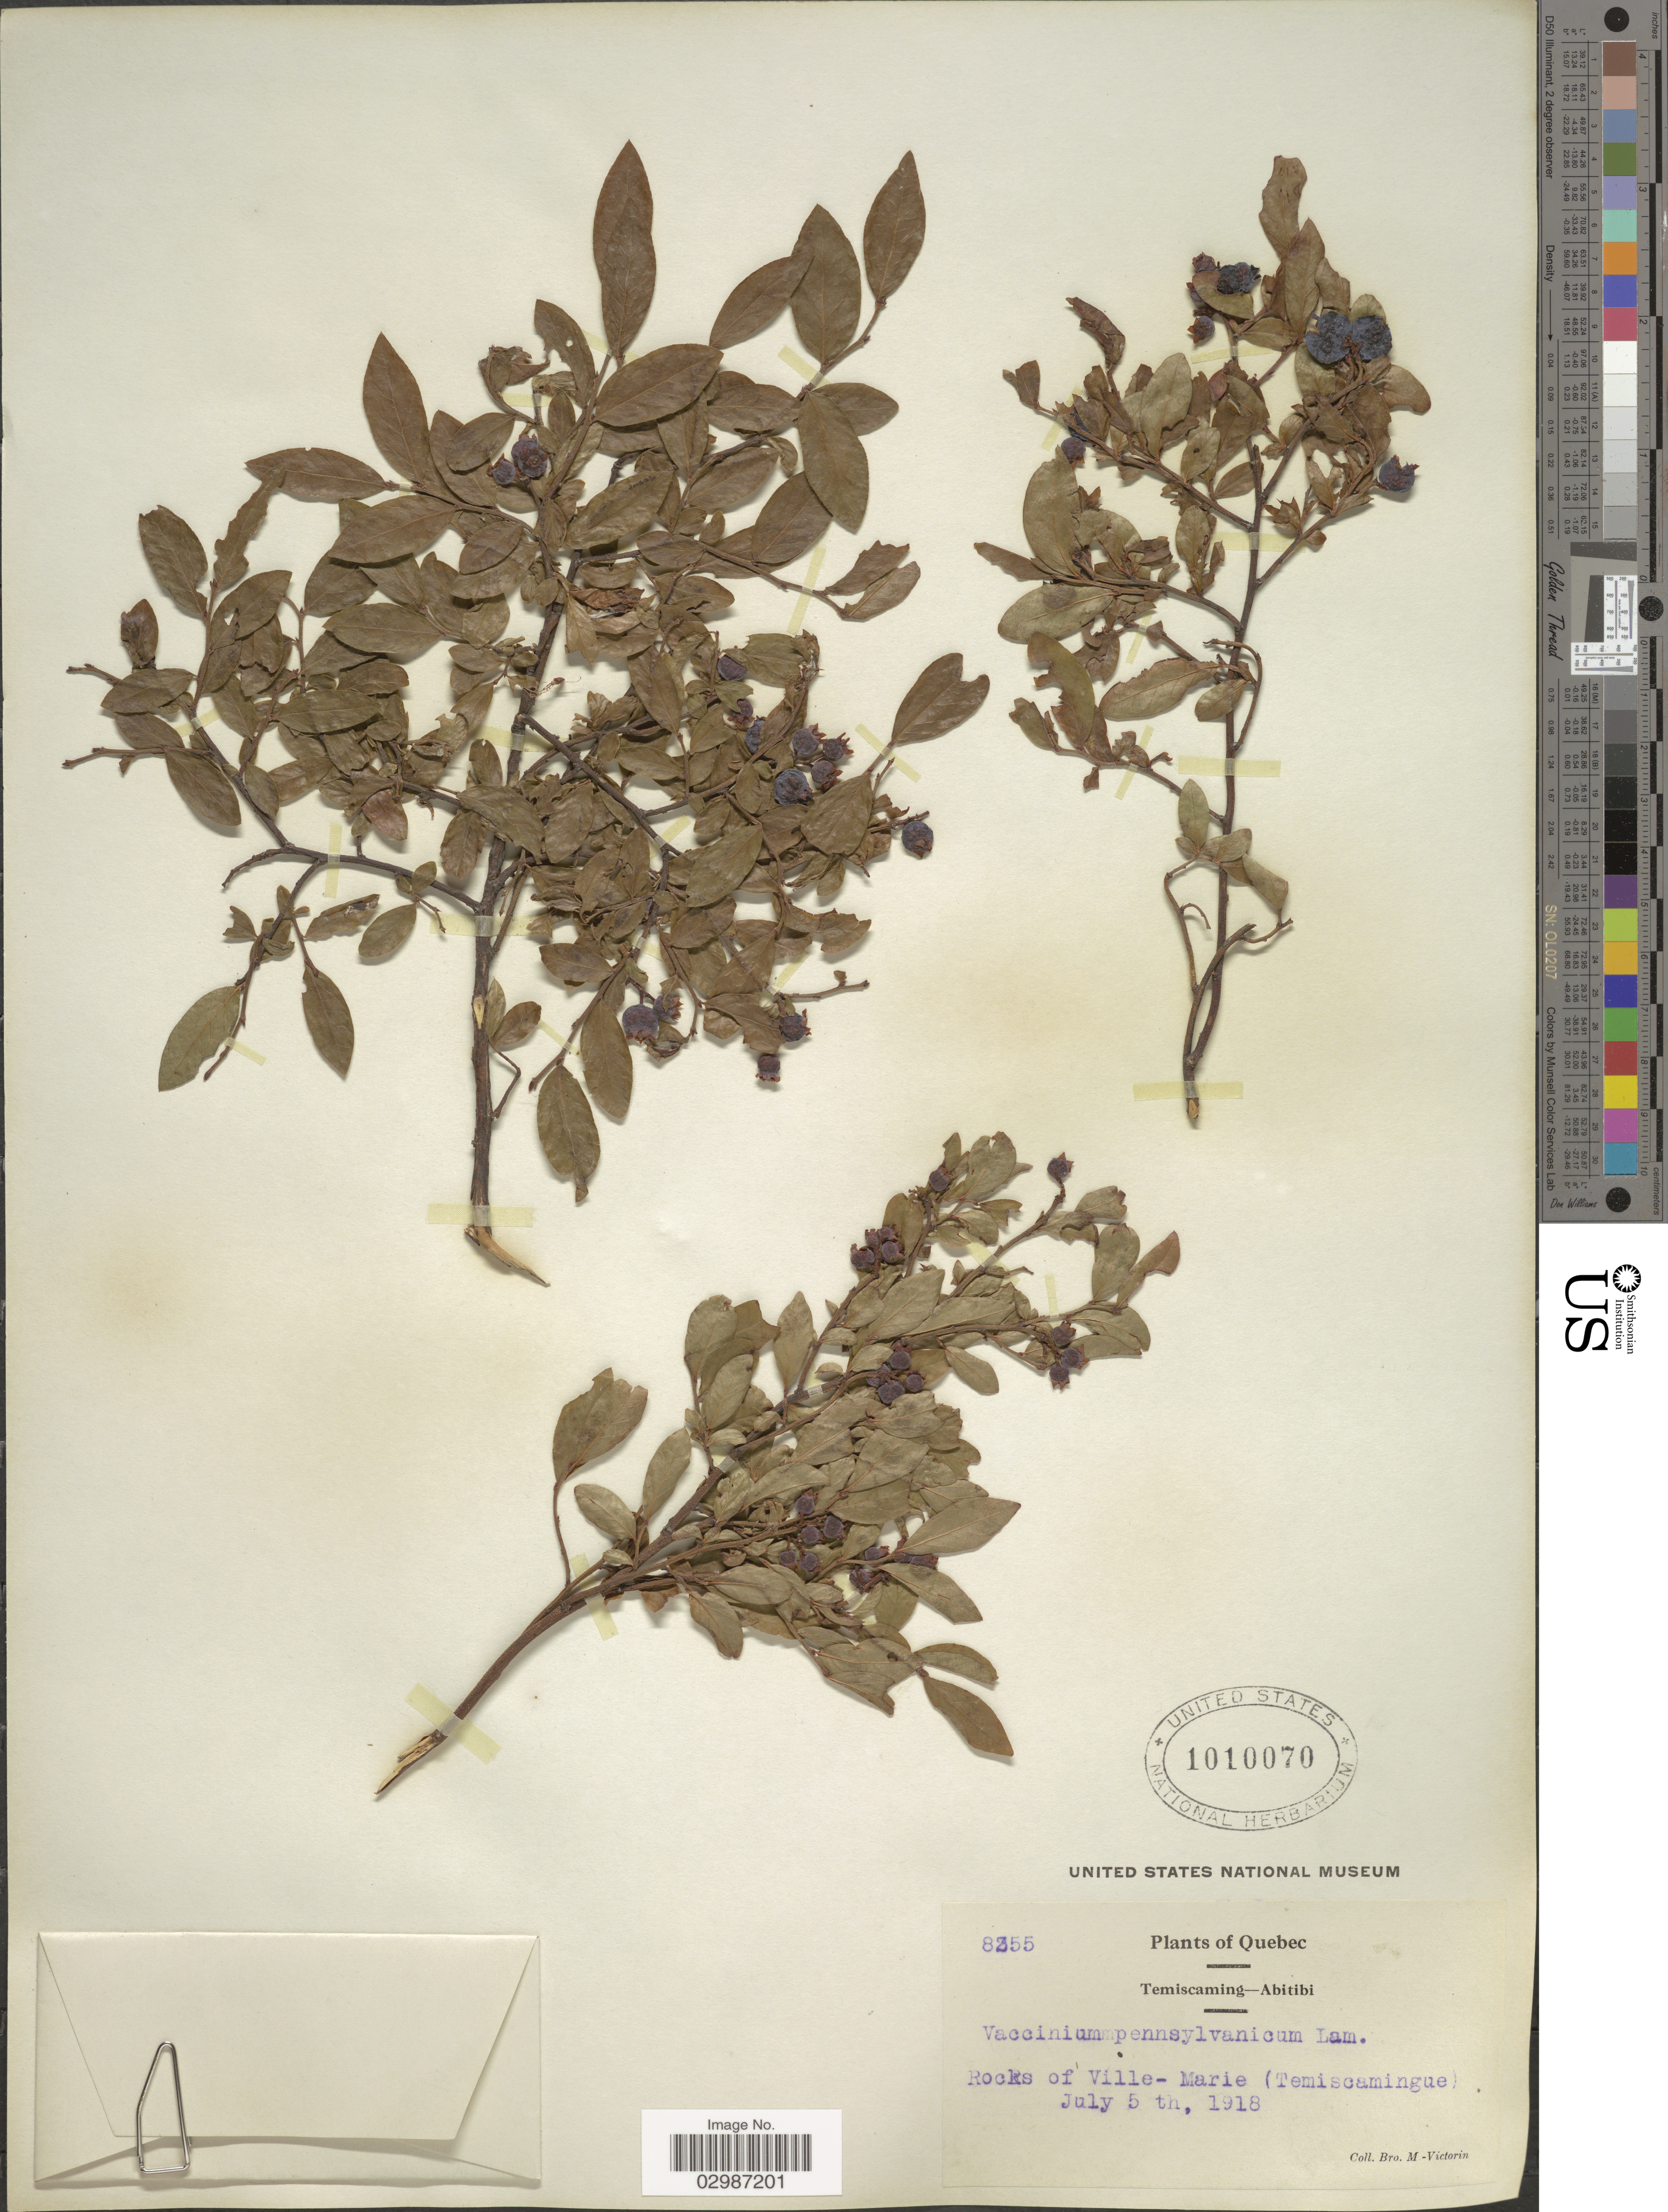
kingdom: Plantae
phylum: Tracheophyta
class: Magnoliopsida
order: Ericales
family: Ericaceae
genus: Vaccinium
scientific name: Vaccinium angustifolium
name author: Aiton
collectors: Fr. Marie-Victorin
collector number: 8Z55*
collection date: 1918-07-05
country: Canada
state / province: Quebec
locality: Temiscaming-Abitibi. Rocks of Ville-Marie (Temiscamingue).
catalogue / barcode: US 1010070